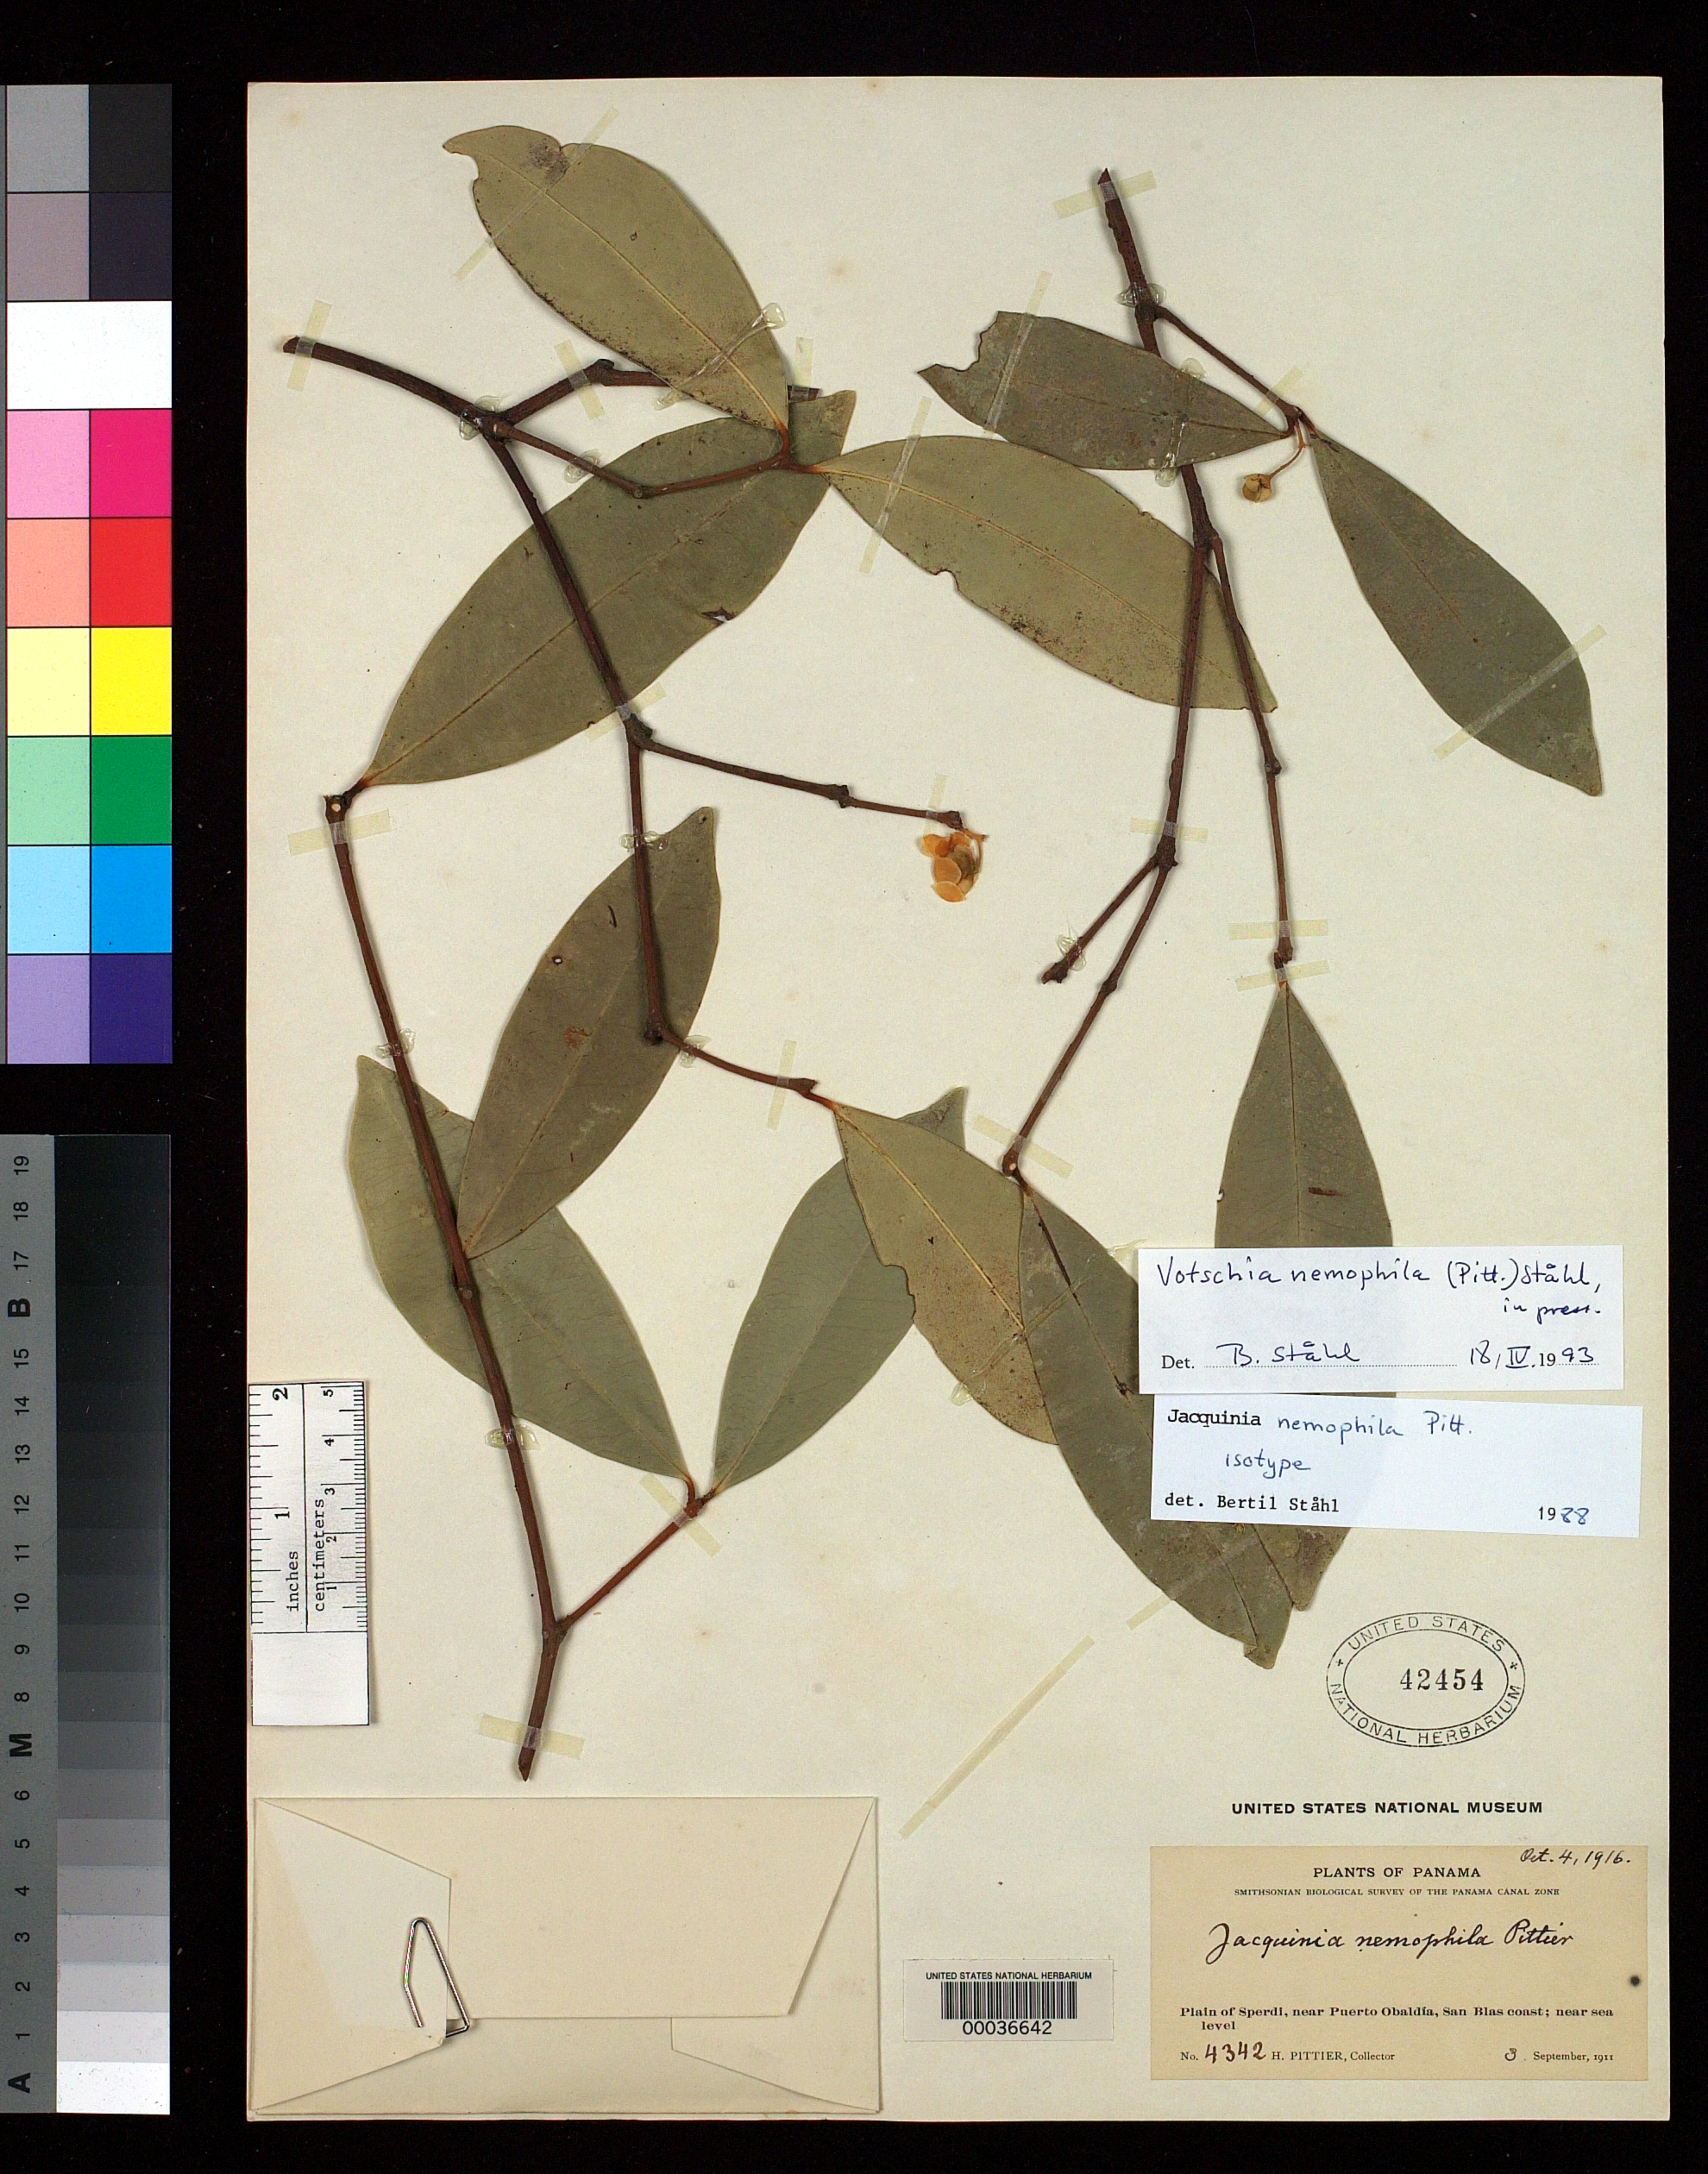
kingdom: Plantae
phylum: Tracheophyta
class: Magnoliopsida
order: Ericales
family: Primulaceae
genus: Jacquinia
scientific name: Jacquinia nemophila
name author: Pittier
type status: Isotype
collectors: H. F. Pittier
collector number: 4342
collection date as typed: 03 Sep 1911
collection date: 1911-09-03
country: Panama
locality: Sperdi, Puerto Obaldia, San Blas coast.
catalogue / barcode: US 42454